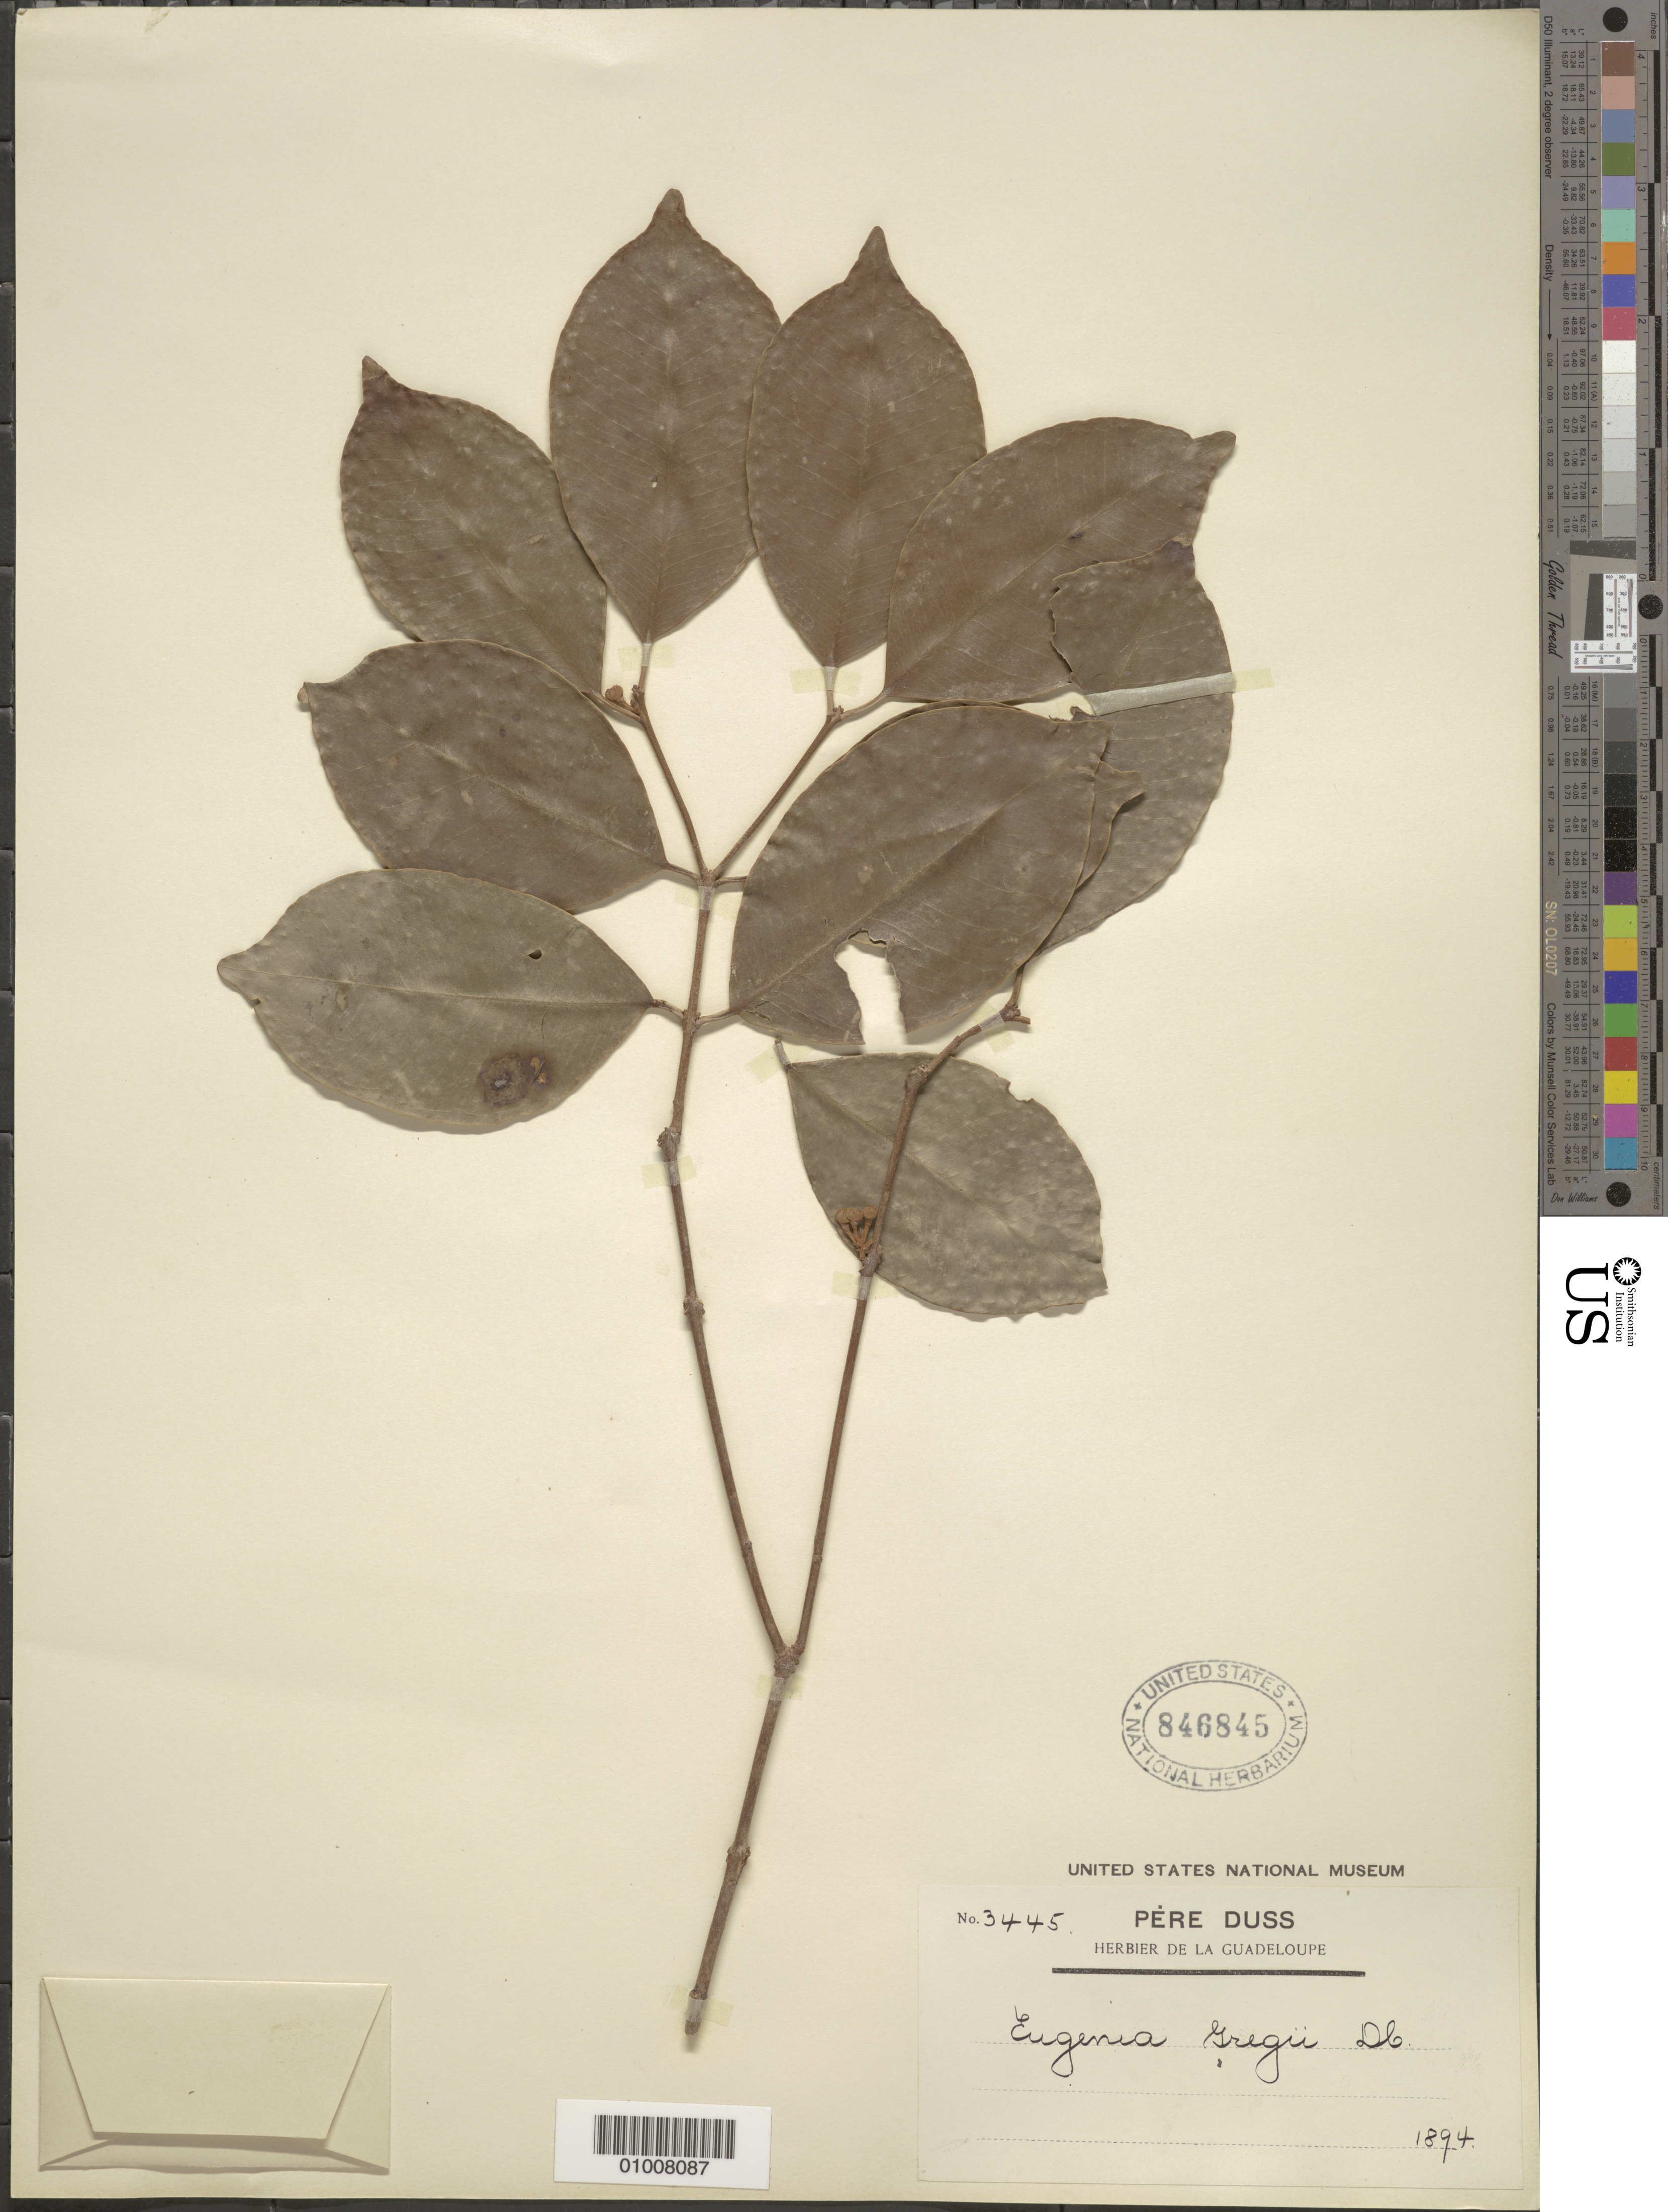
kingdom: Plantae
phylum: Tracheophyta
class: Magnoliopsida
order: Myrtales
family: Myrtaceae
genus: Eugenia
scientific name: Eugenia gregii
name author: (Sw.) Poir.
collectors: Père Duss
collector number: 3445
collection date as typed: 1894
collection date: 1894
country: Guadeloupe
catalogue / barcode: US 846845